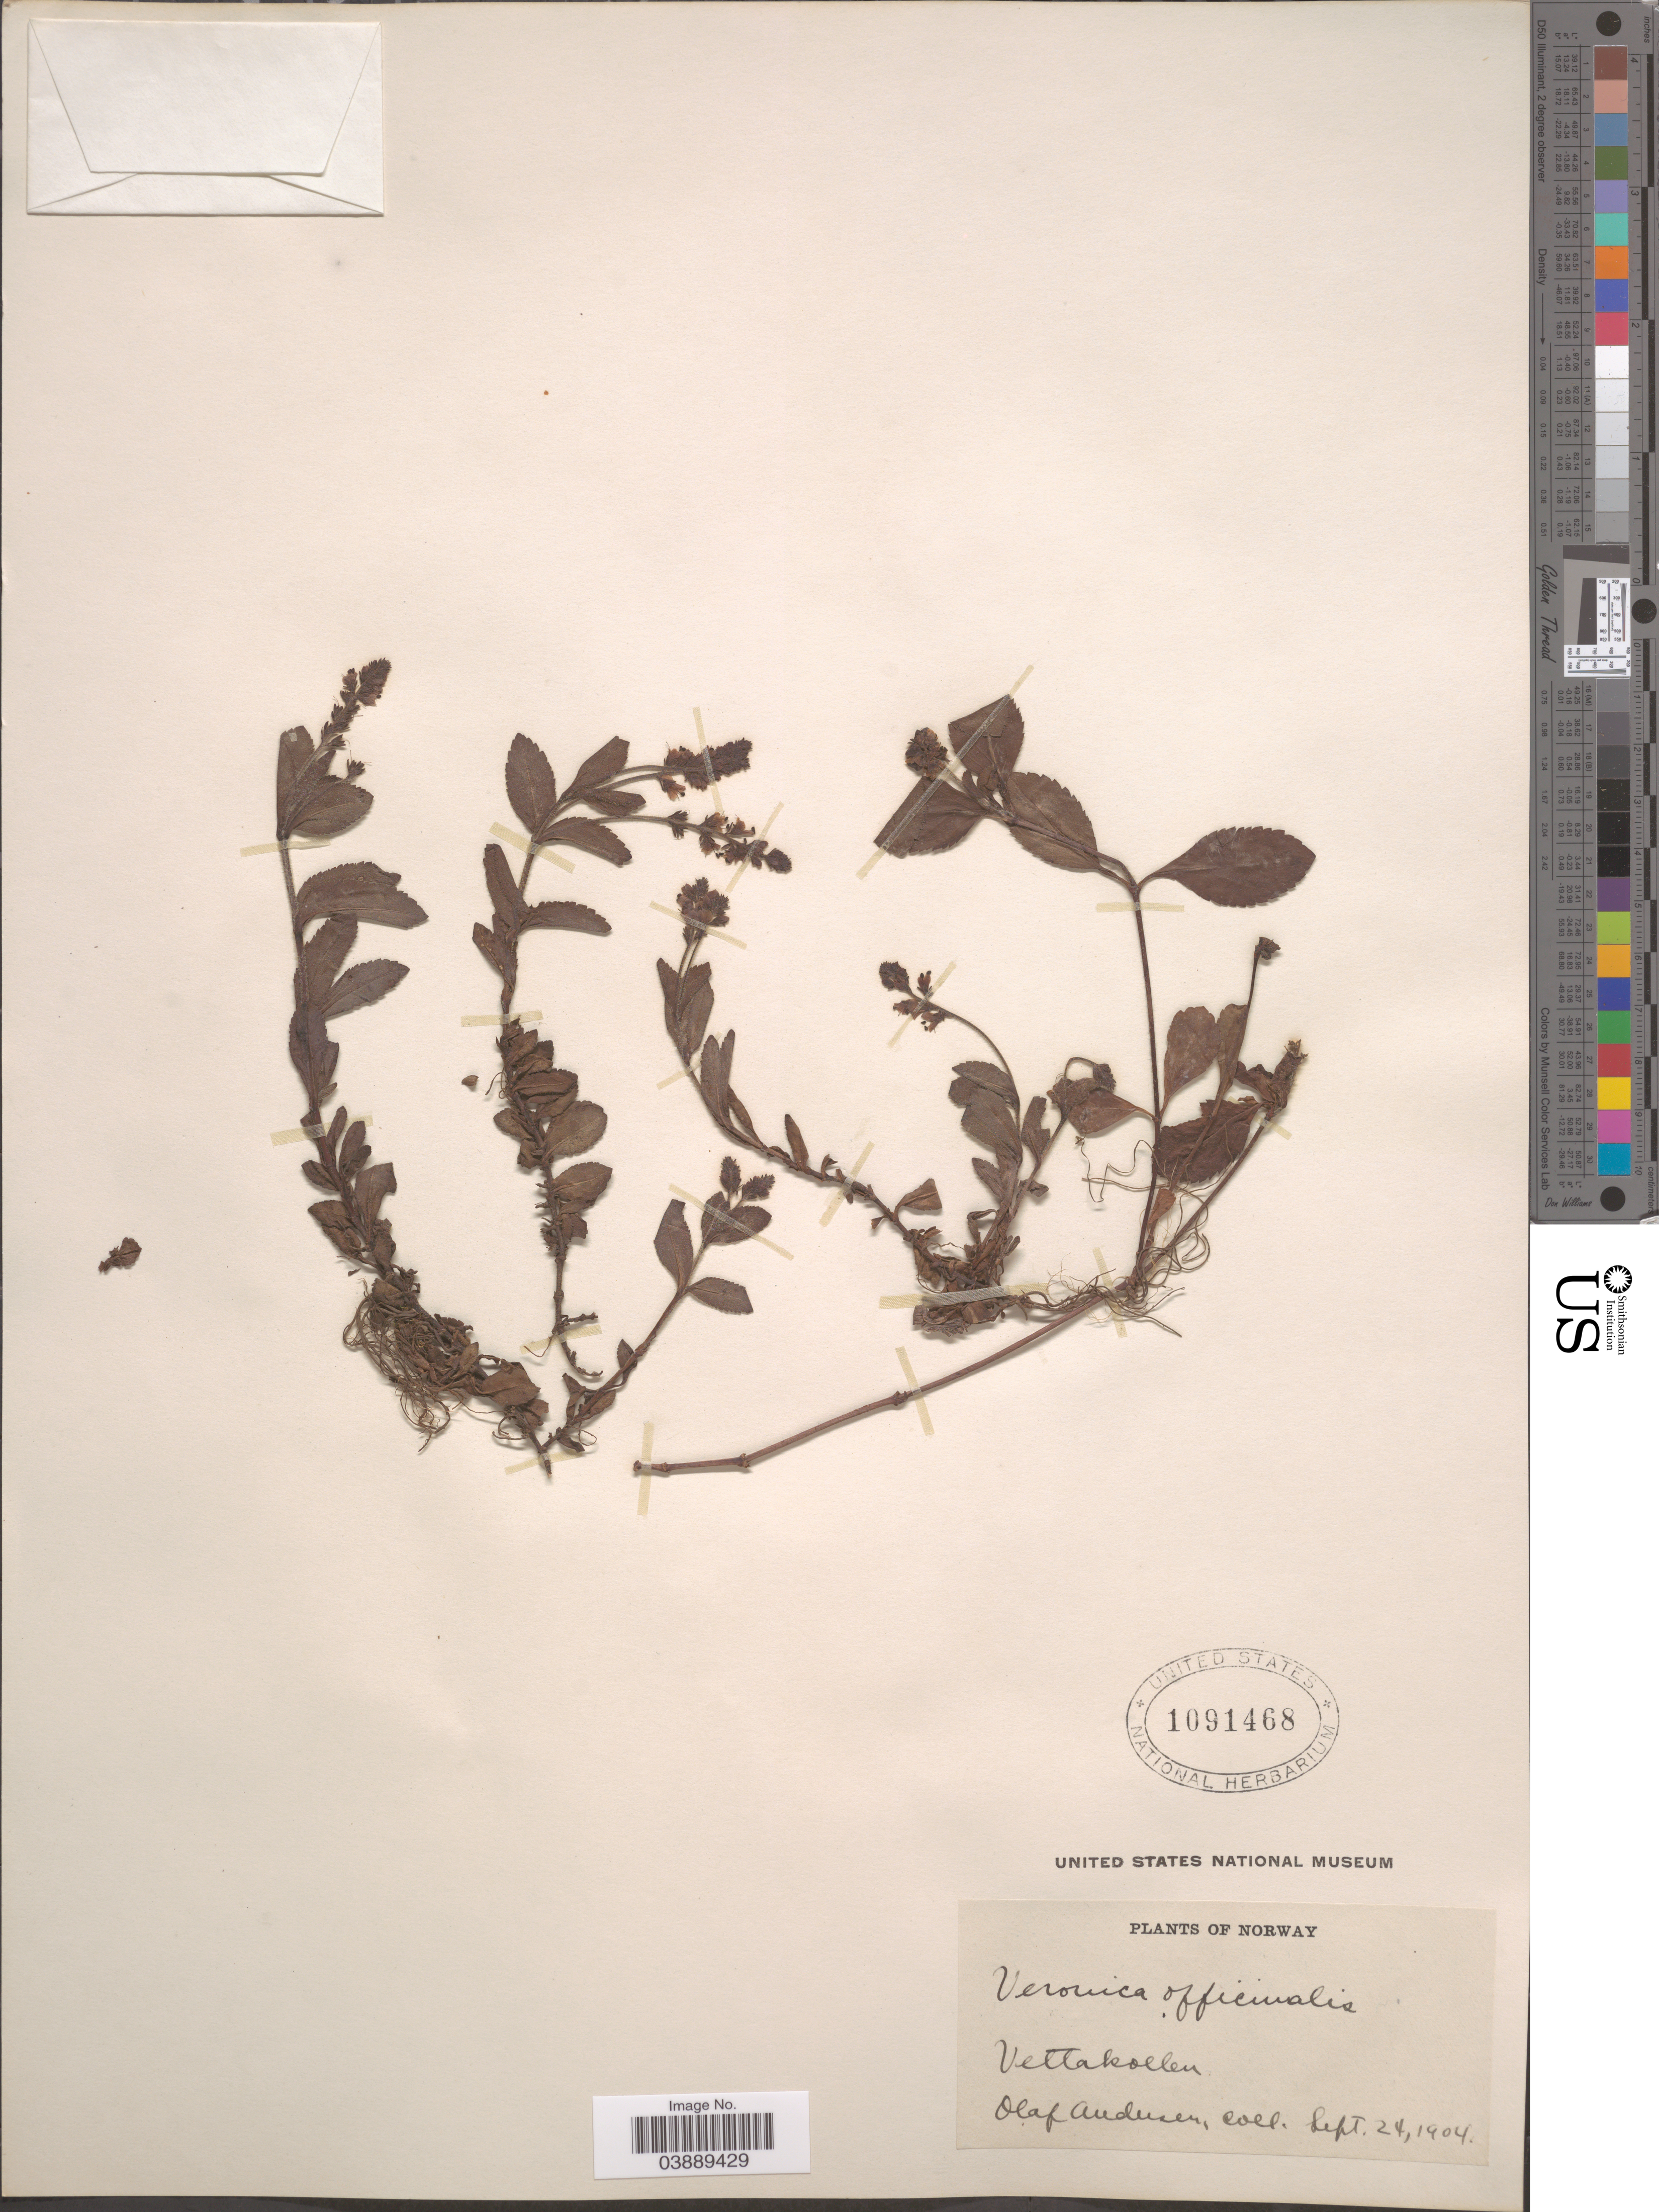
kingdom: Plantae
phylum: Tracheophyta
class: Magnoliopsida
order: Lamiales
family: Plantaginaceae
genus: Veronica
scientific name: Veronica officinalis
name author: L.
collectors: O. Andersen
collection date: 1904-09-24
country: Norway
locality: Vettakollen.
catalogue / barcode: US 1091468